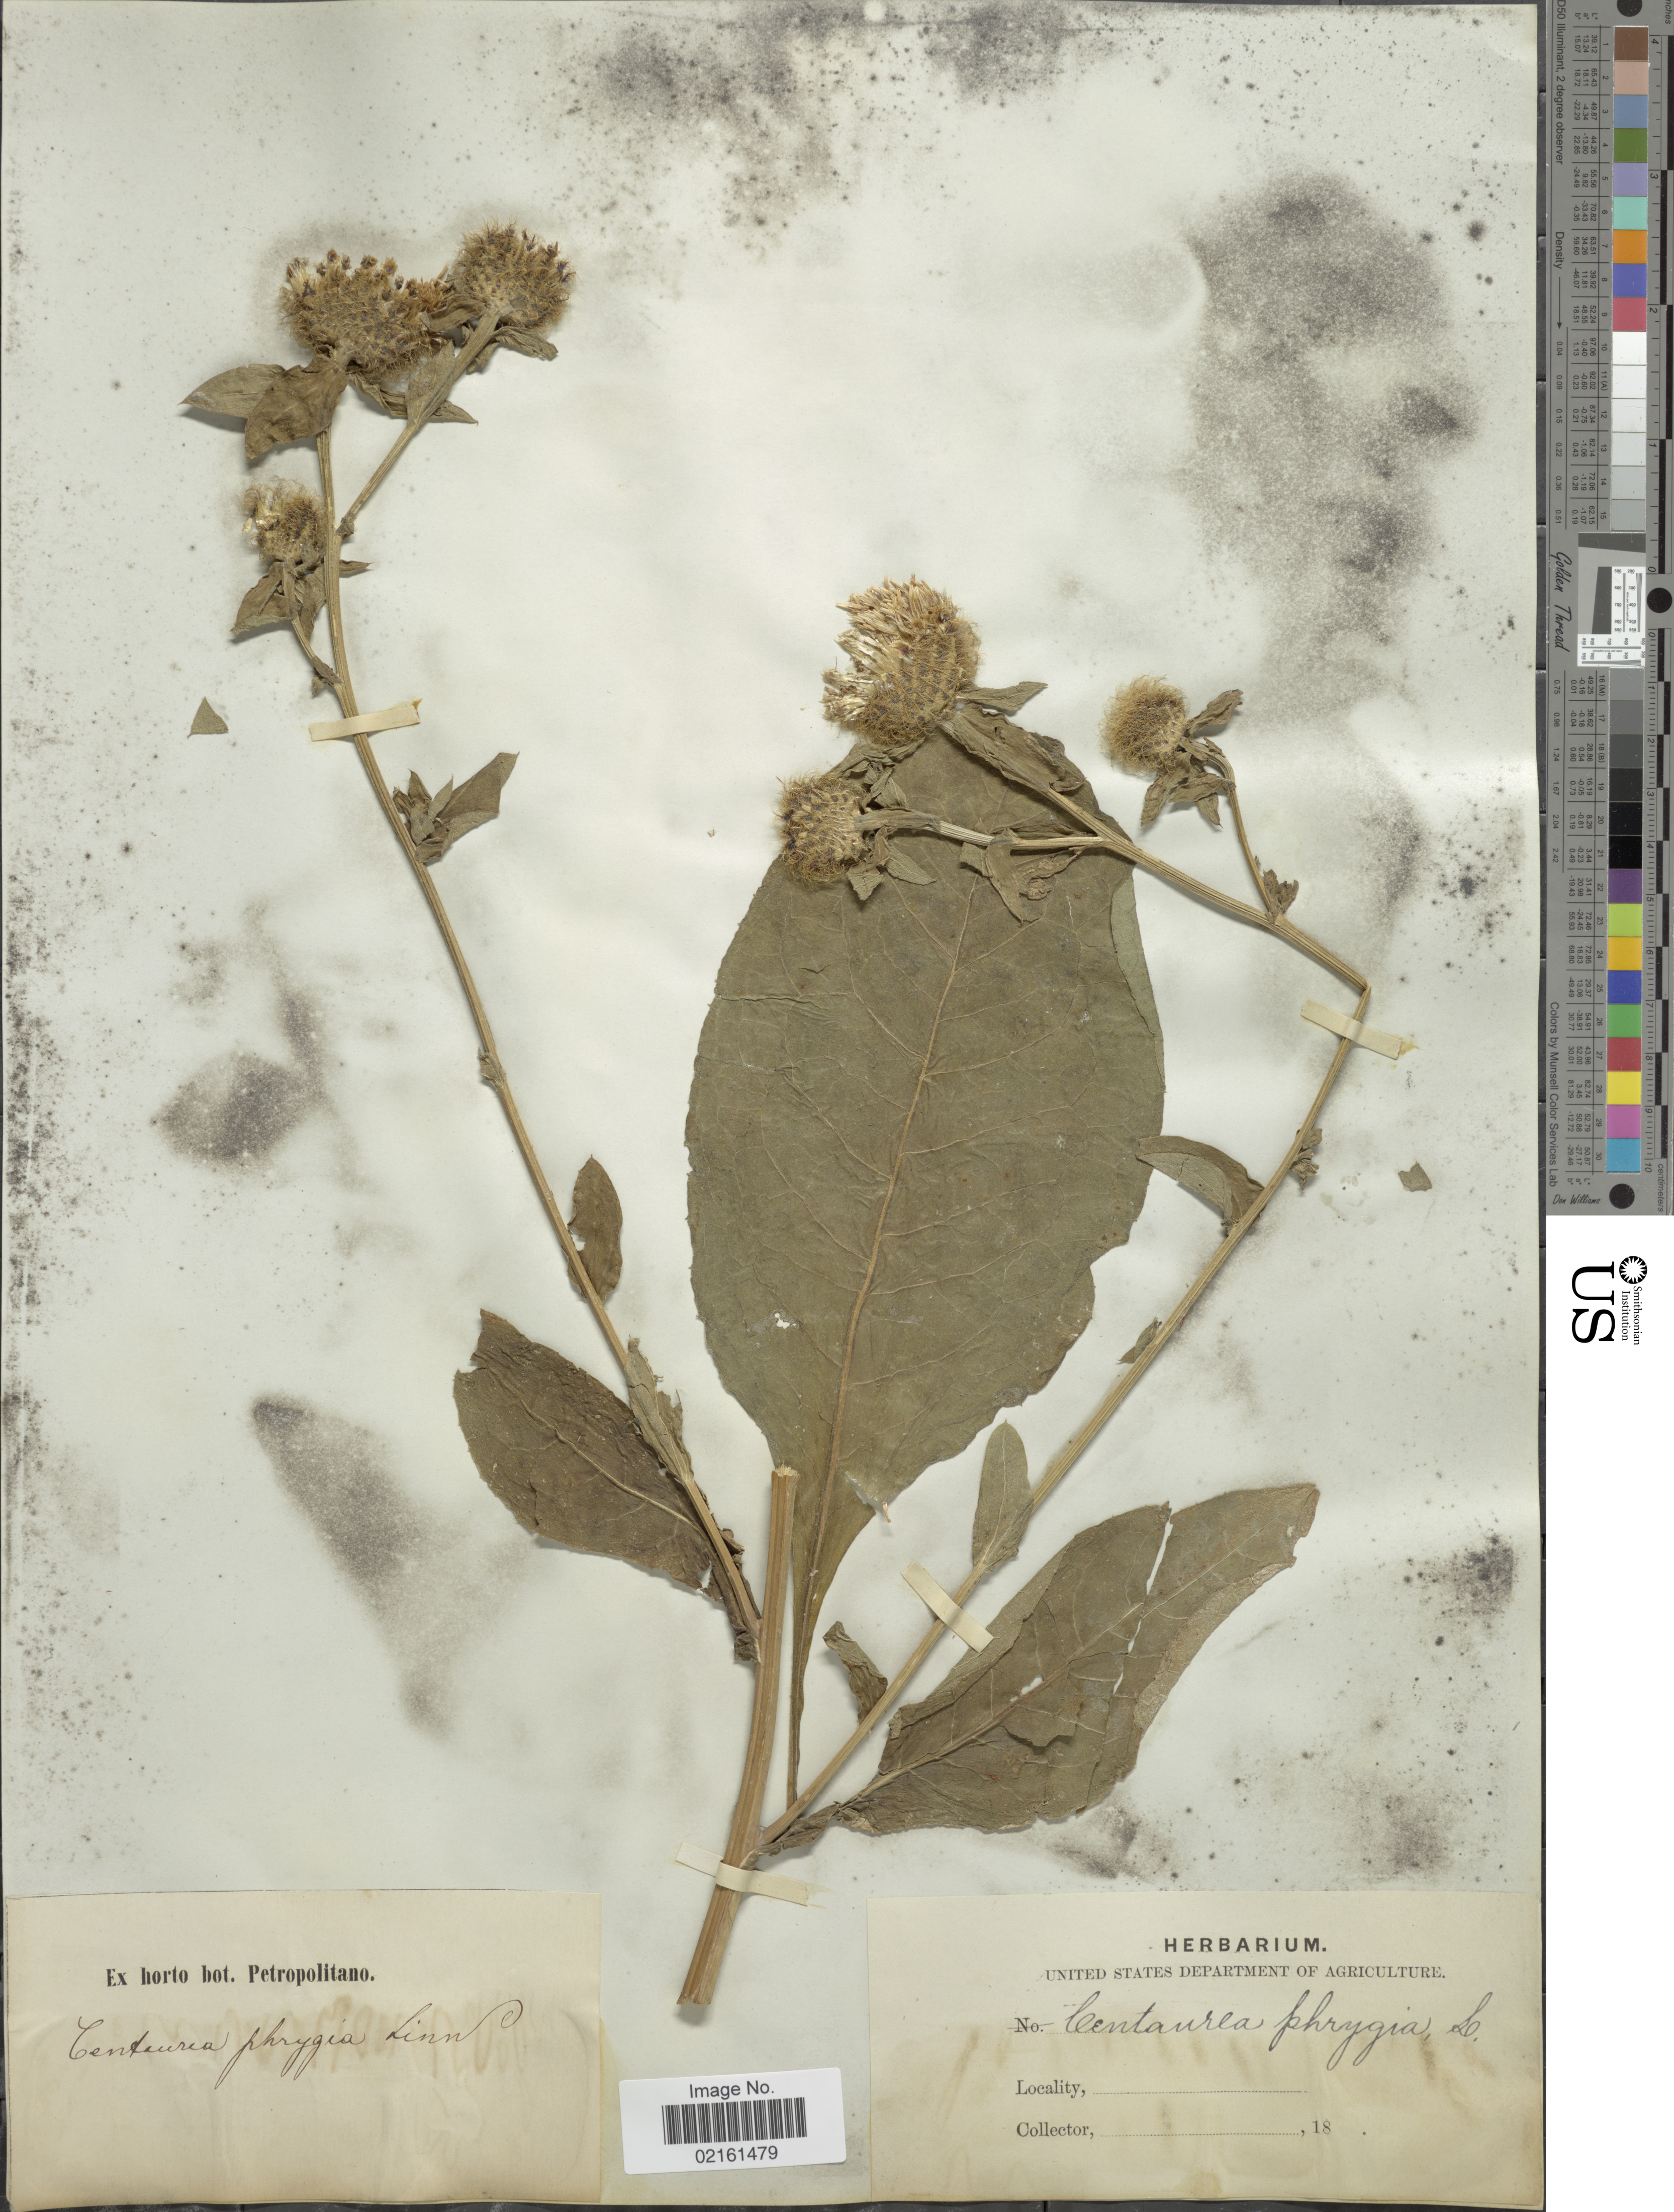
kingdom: Plantae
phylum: Tracheophyta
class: Magnoliopsida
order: Asterales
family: Asteraceae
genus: Centaurea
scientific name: Centaurea phrygia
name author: L.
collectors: ex Horto Bot. Petropolitano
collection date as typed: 18